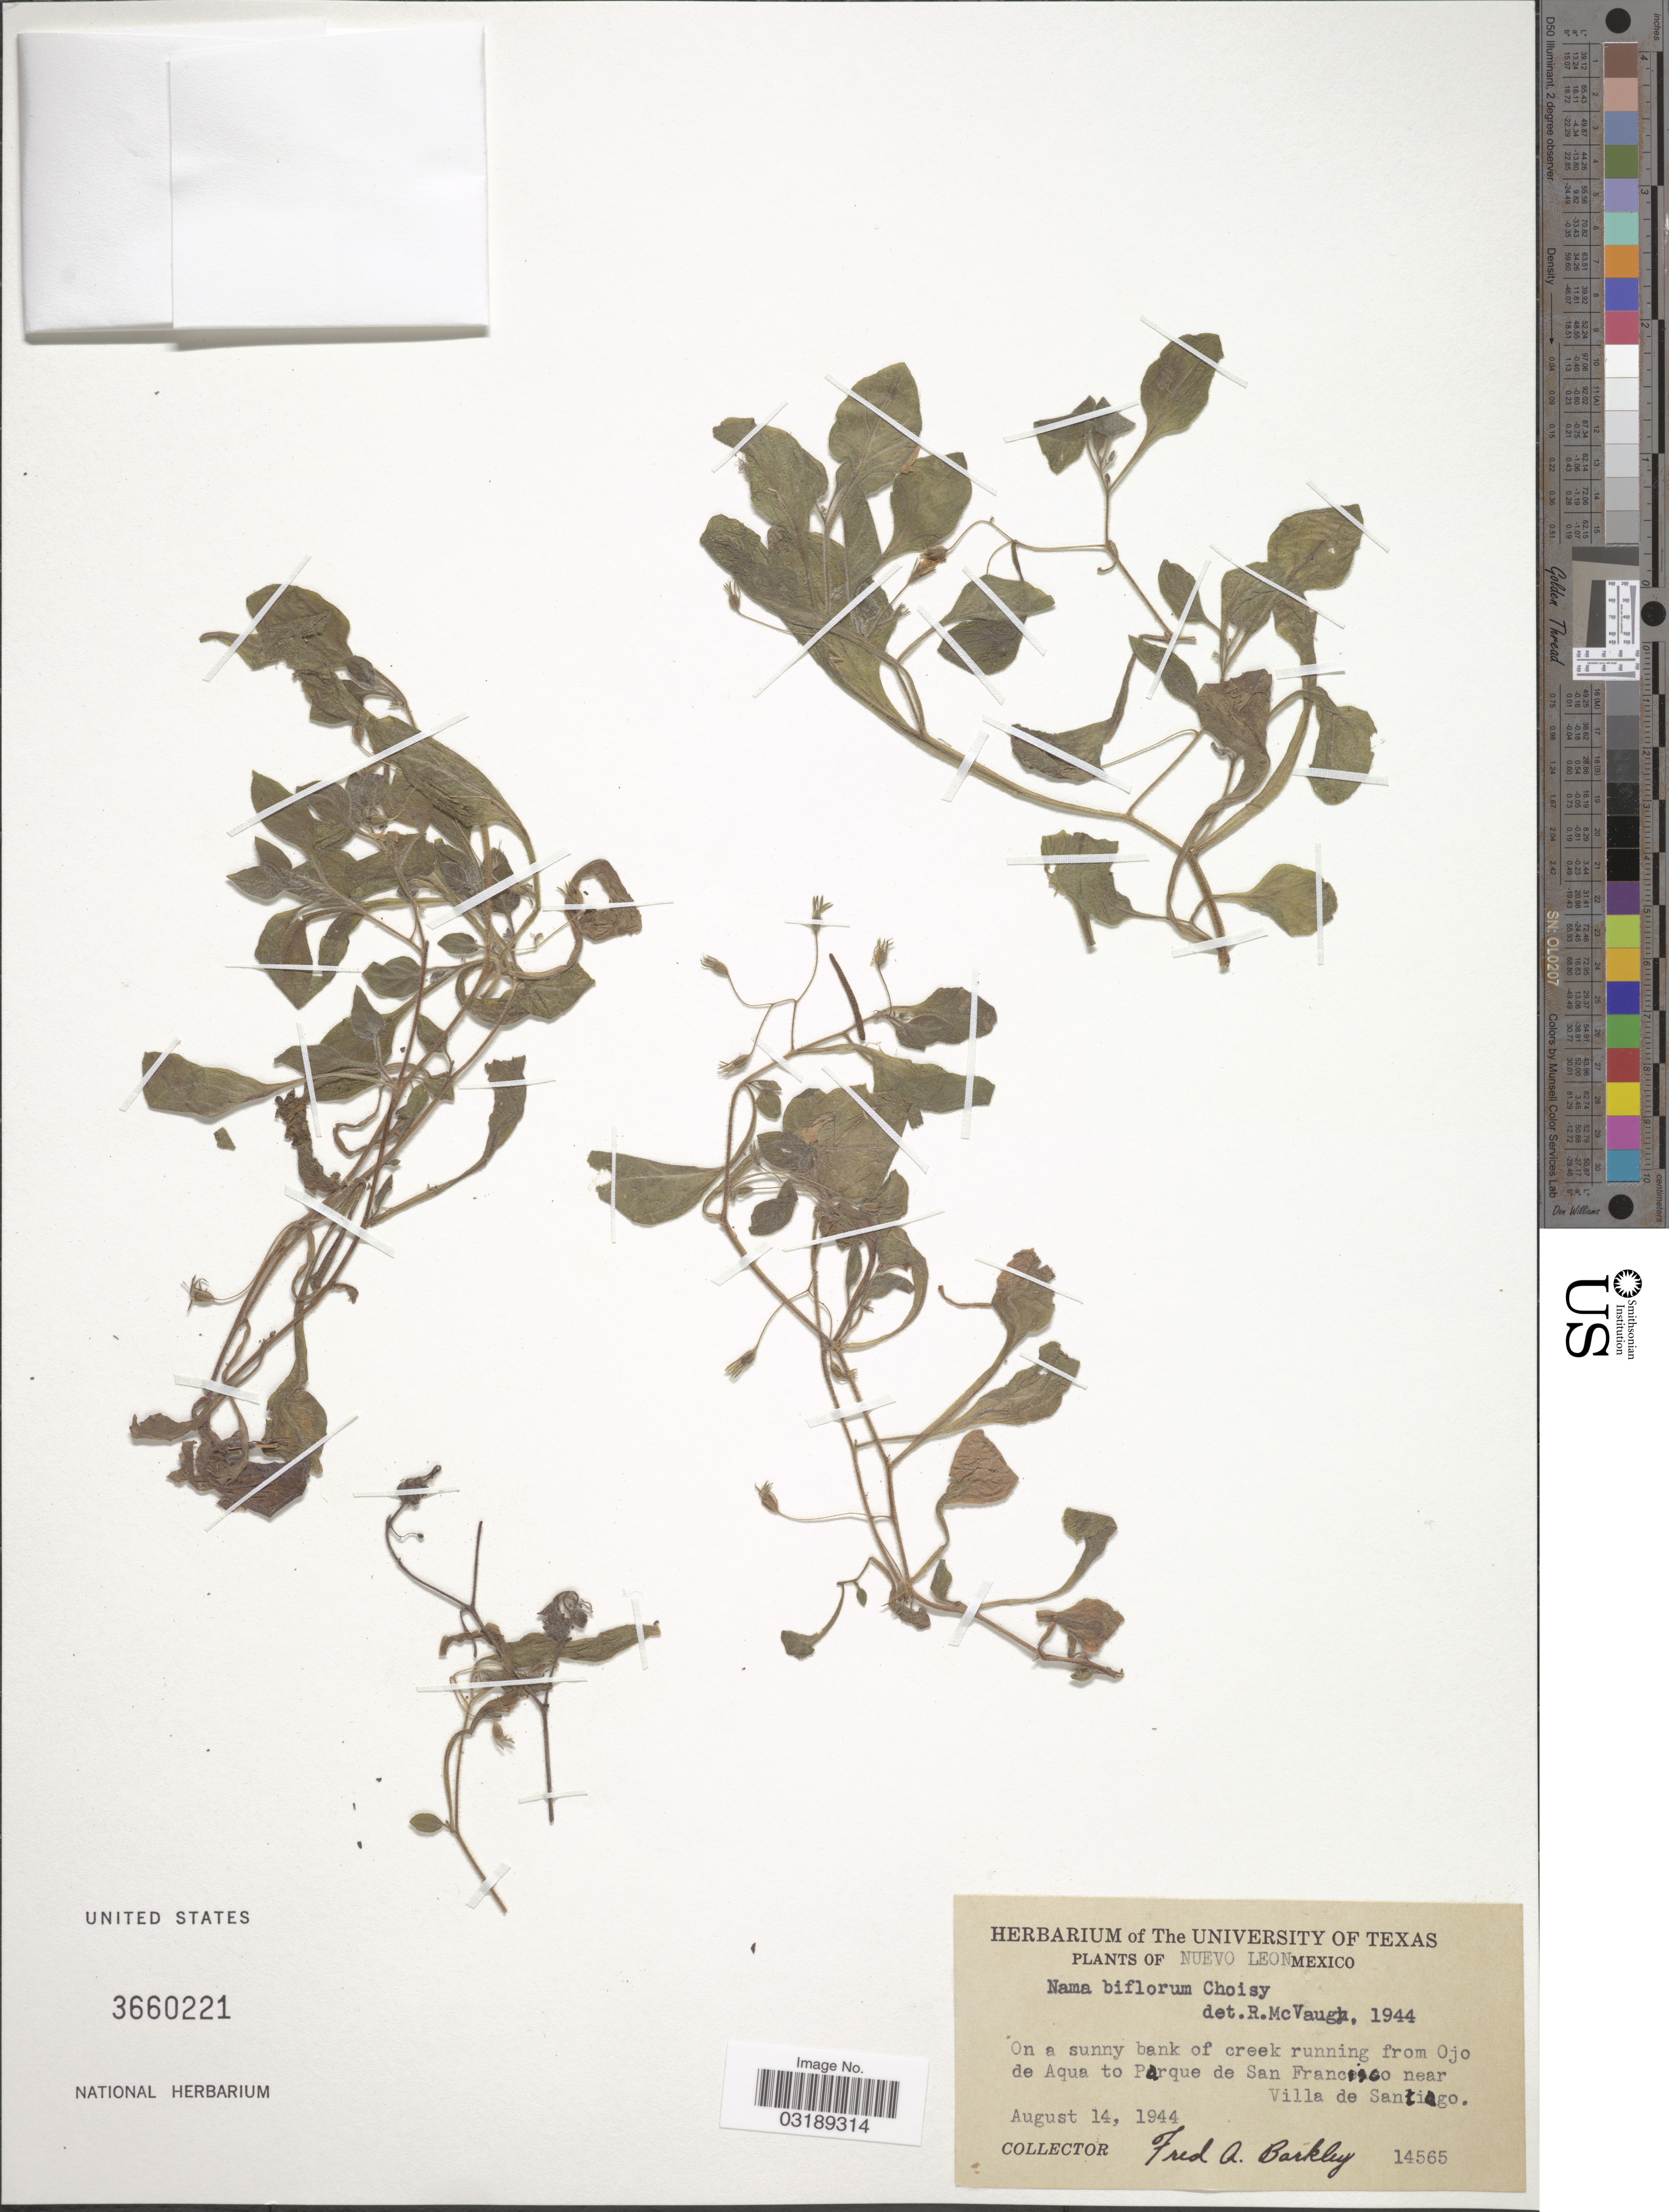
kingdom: Plantae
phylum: Tracheophyta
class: Magnoliopsida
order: Boraginales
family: Namaceae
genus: Nama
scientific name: Nama biflora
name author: Choisy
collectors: F. A. Barkley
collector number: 14565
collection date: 1944-08-14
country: Mexico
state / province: Nuevo León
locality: On a sunny bank of creek running from Ojo de Aqua to Parque de San Francisco near Villa de Santiago.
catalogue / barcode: US 3660221